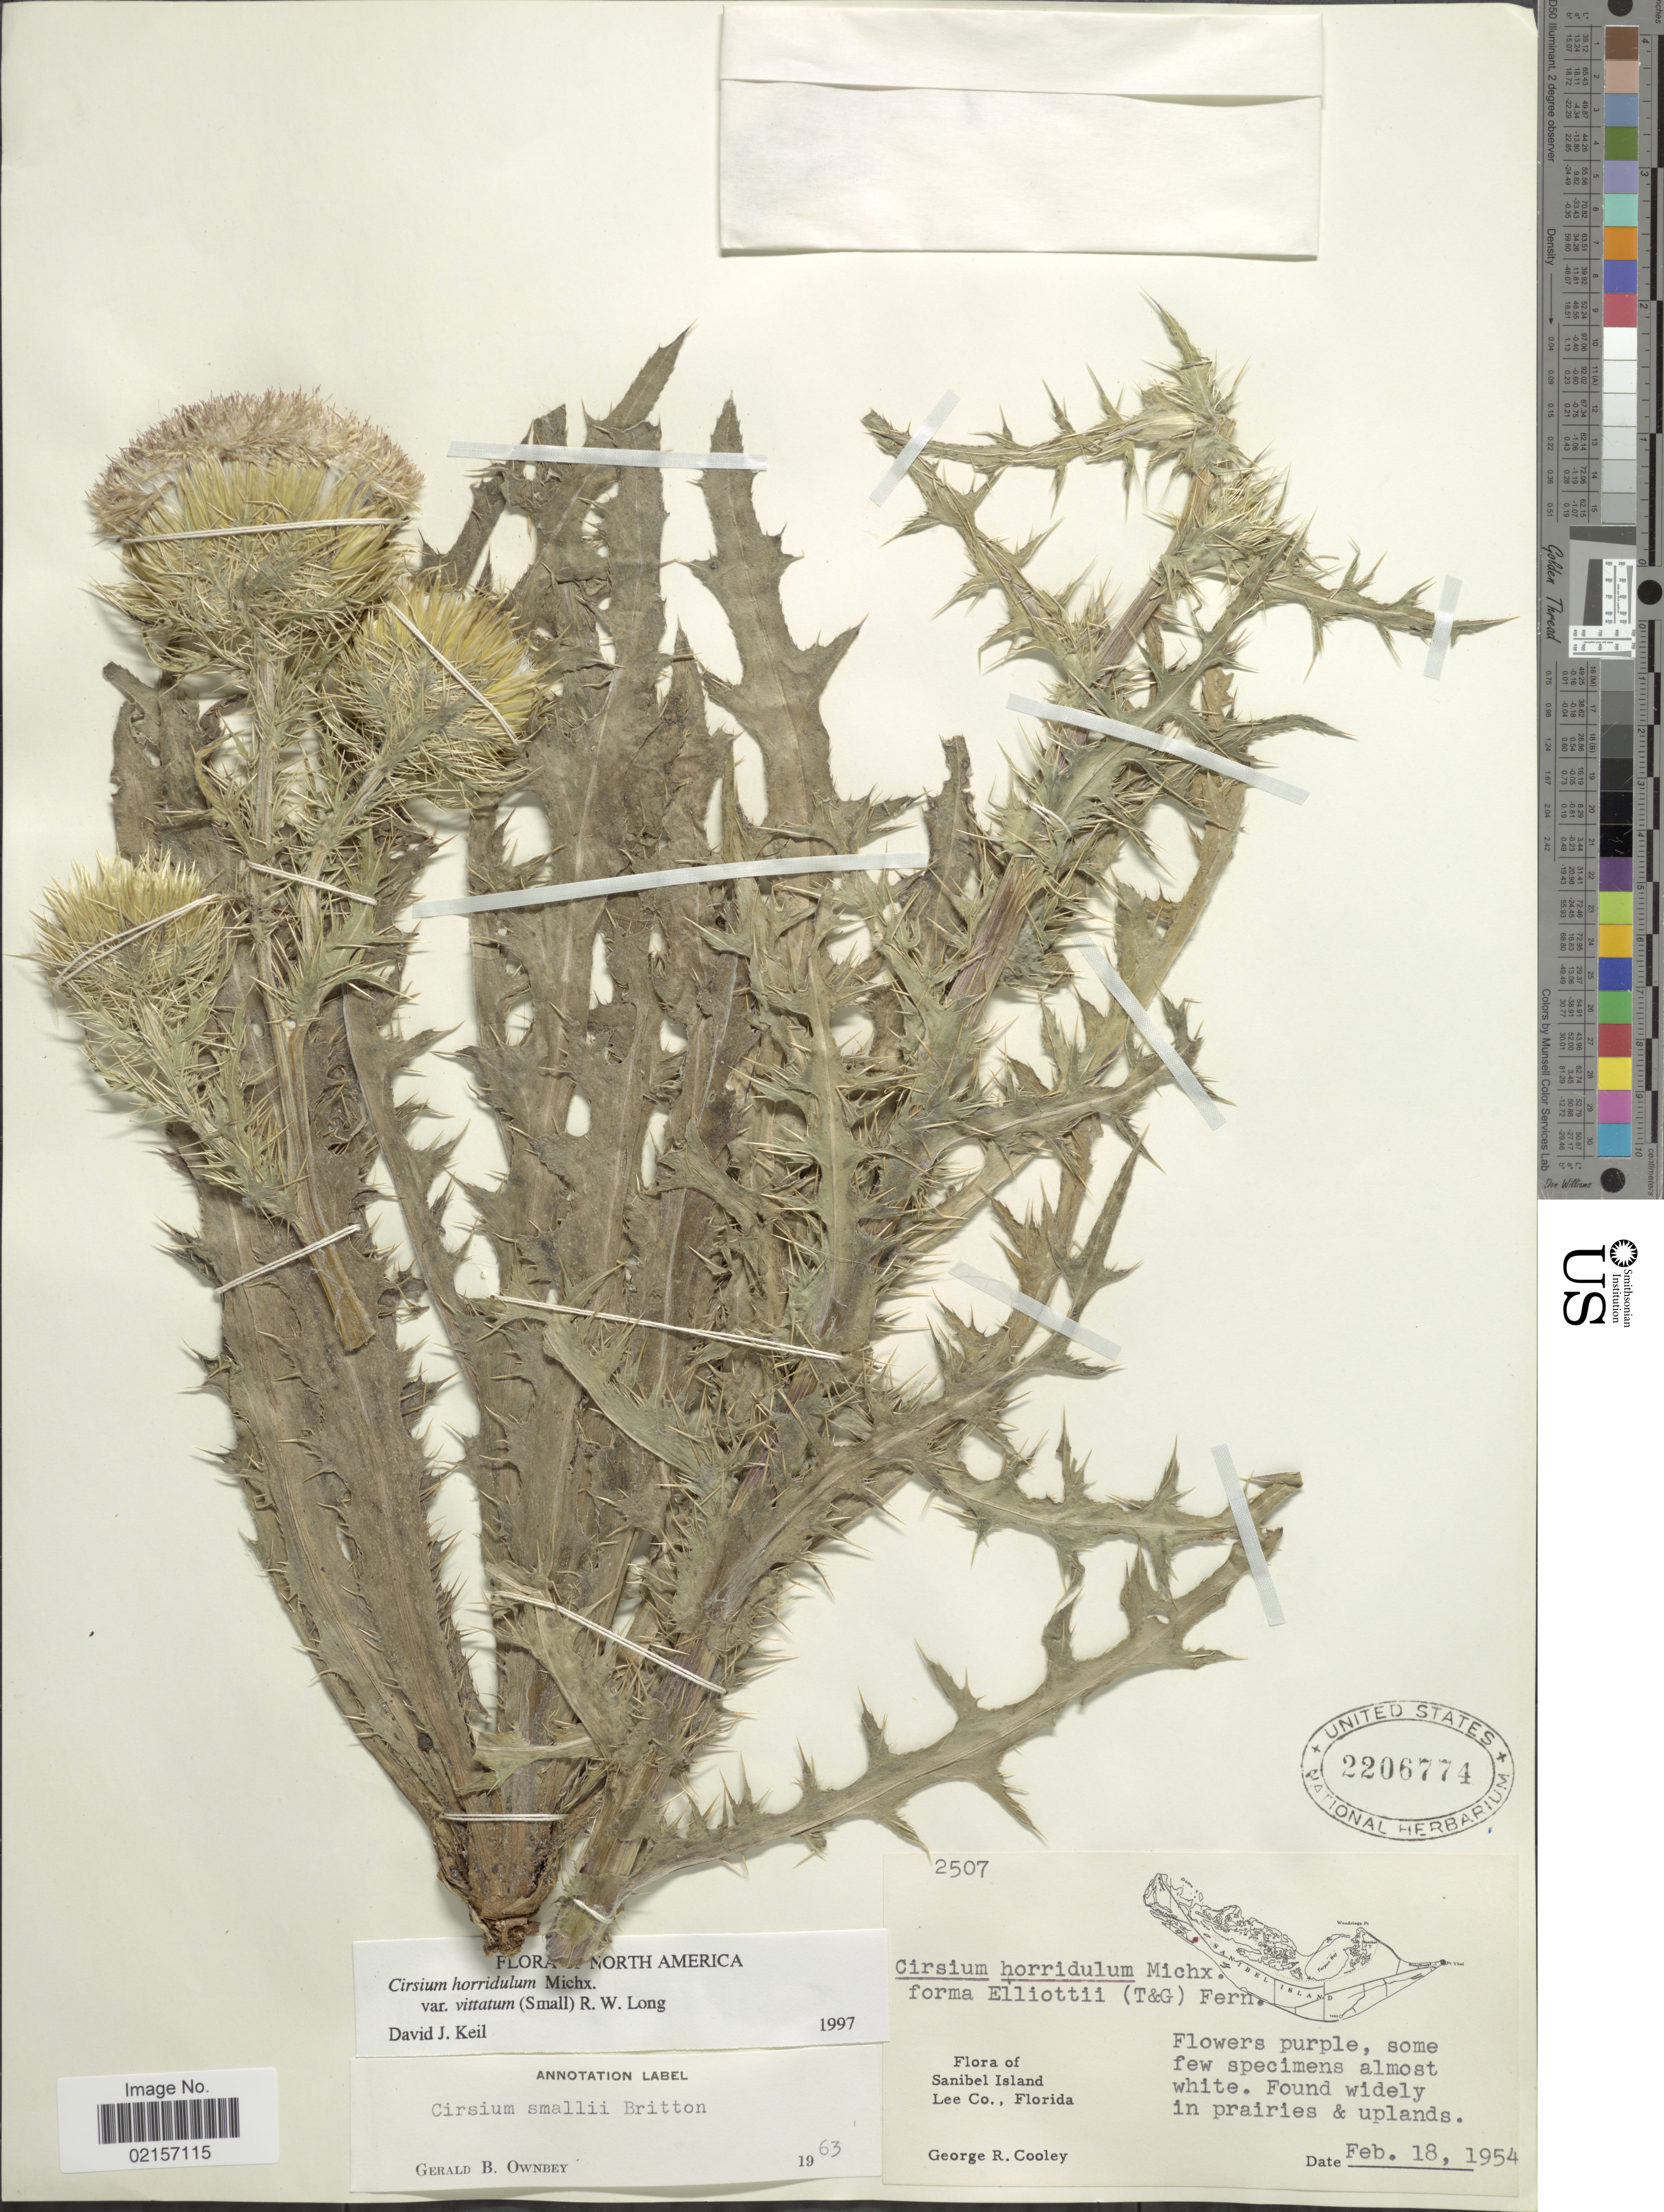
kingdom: Plantae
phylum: Tracheophyta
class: Magnoliopsida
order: Asterales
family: Asteraceae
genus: Cirsium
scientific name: Cirsium horridulum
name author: Michx.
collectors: G. R. Cooley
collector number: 2507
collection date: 1954-02-18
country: United States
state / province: Florida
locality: Sanibel Island, Lee Co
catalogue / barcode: US 2206774